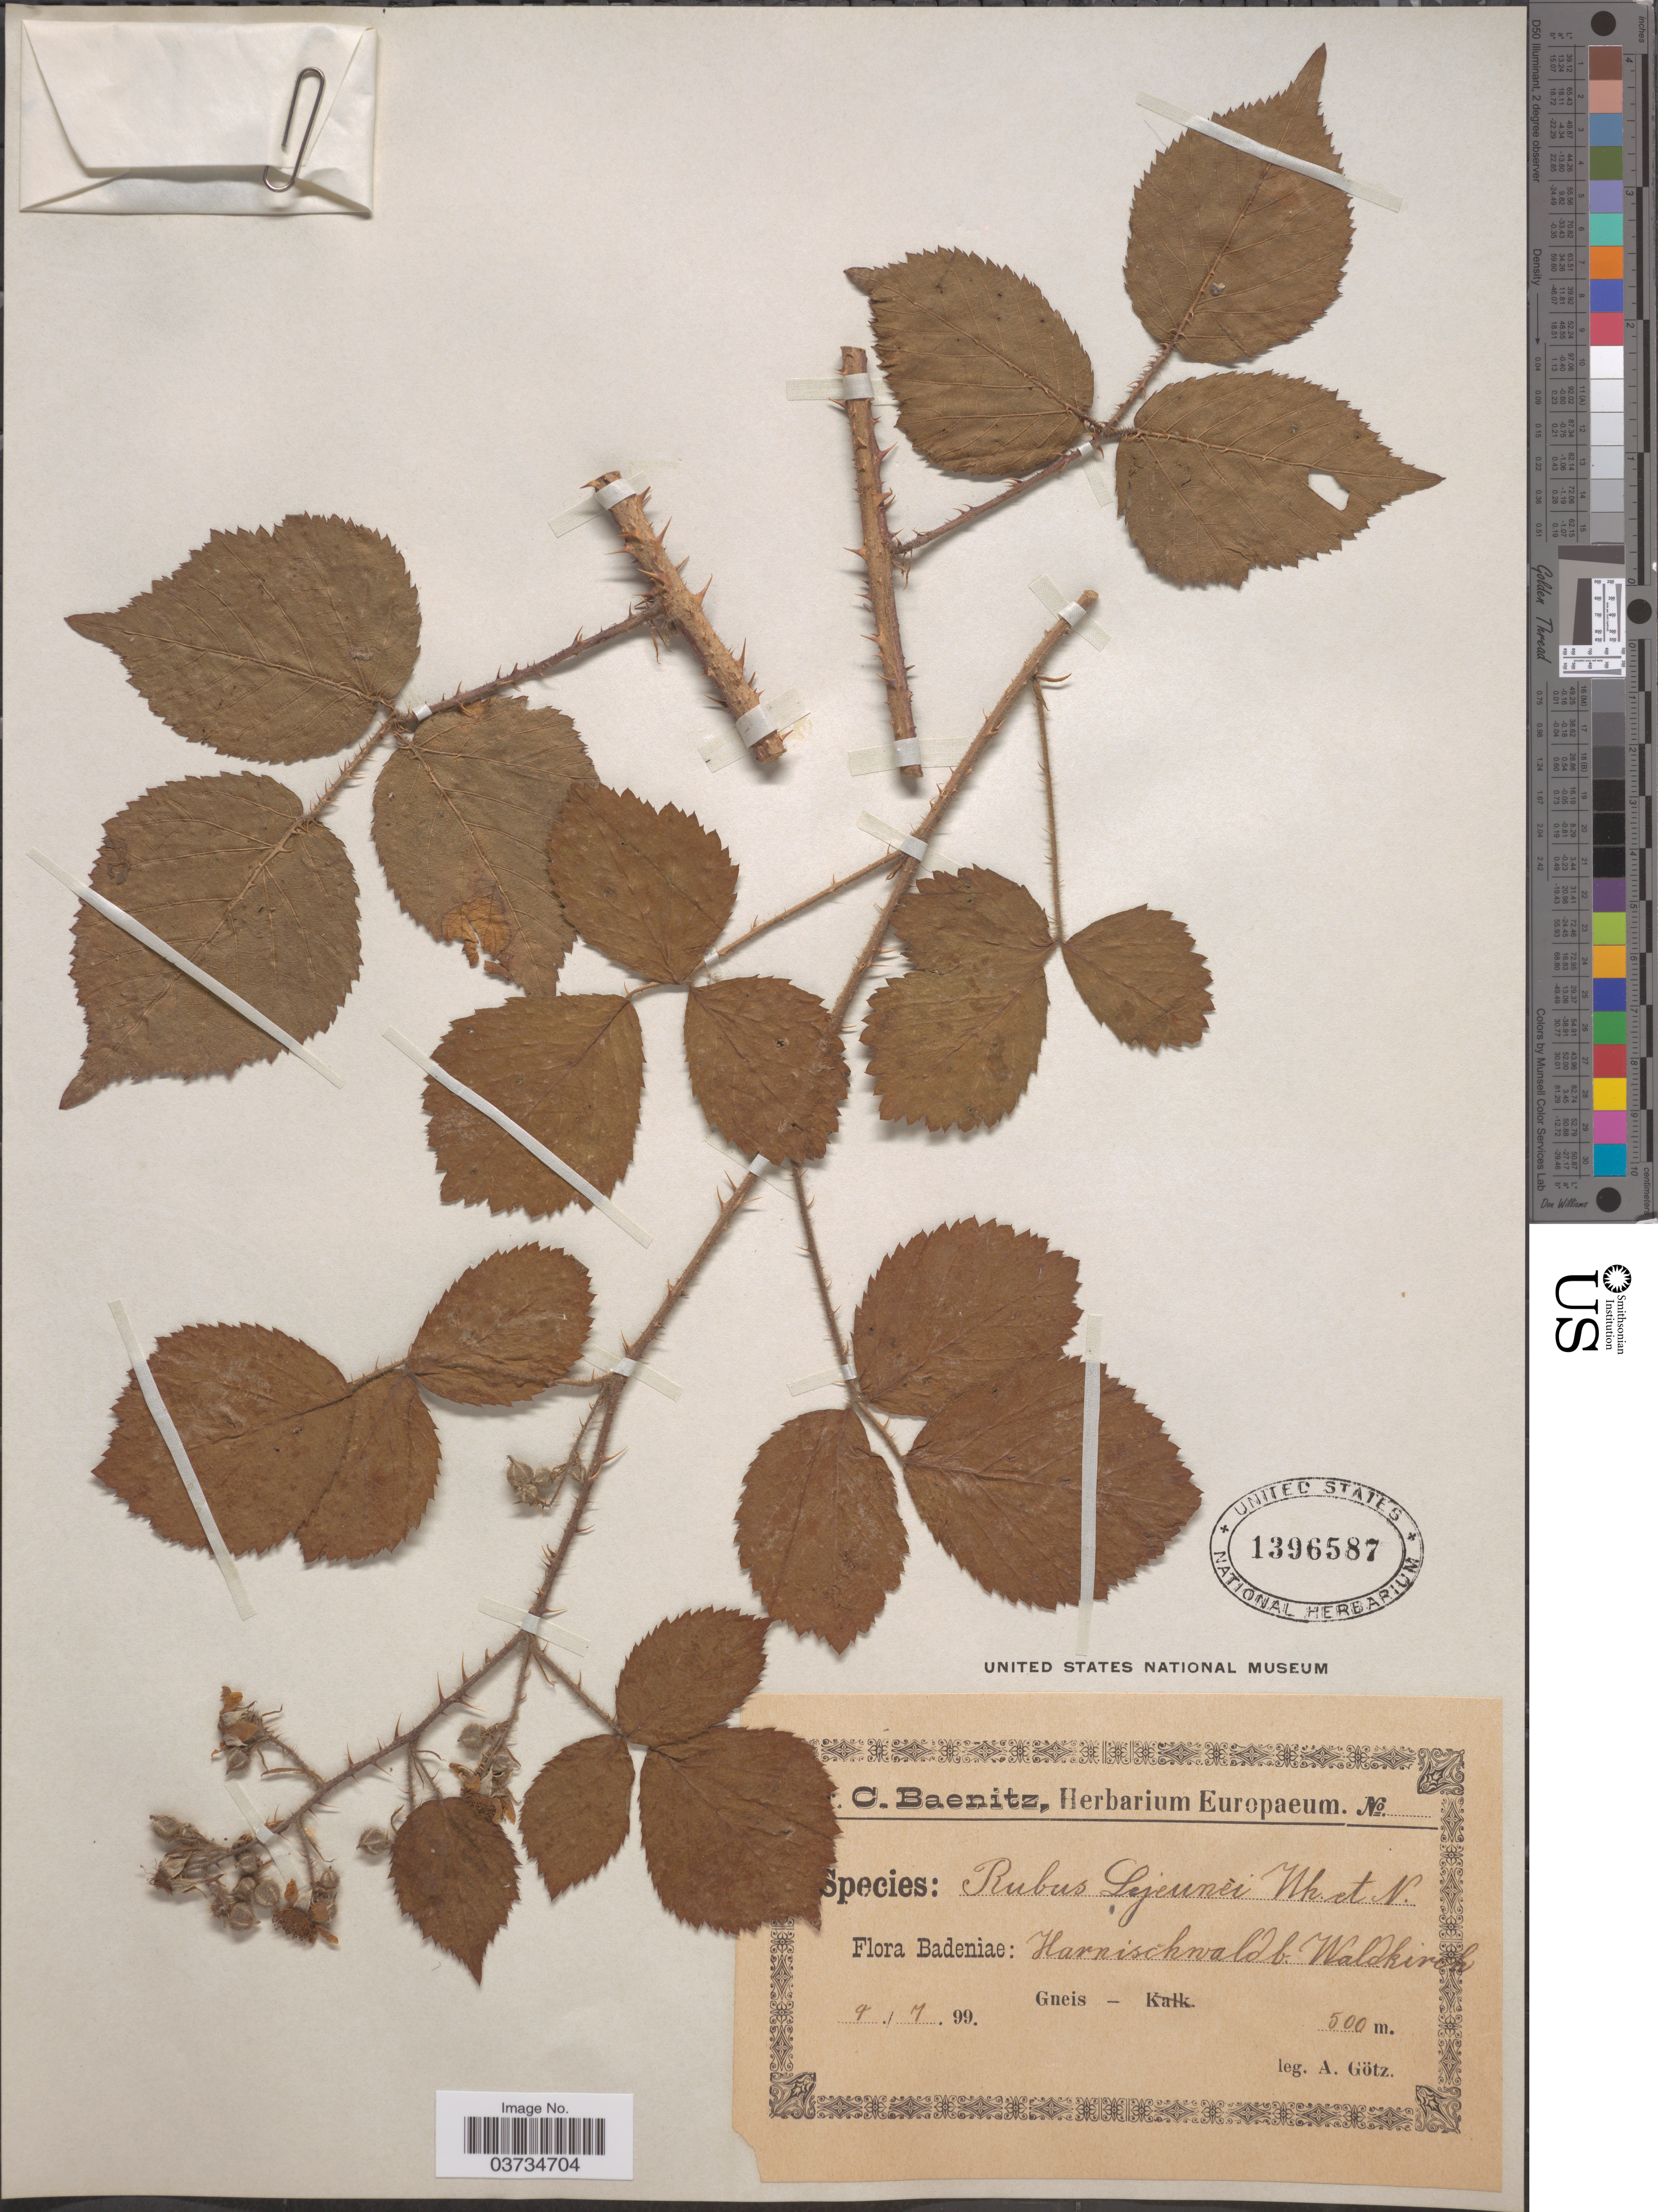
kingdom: Plantae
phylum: Tracheophyta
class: Magnoliopsida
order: Rosales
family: Rosaceae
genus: Rubus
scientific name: Rubus lejeunei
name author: Wirtg. ex Focke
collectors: A. Götz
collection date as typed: Transcribed d/m/y: 4/7/99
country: Germany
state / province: Baden-Württemberg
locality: Badeniae: Harnischwald b. Waldkirch.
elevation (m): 500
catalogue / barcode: US 1396587